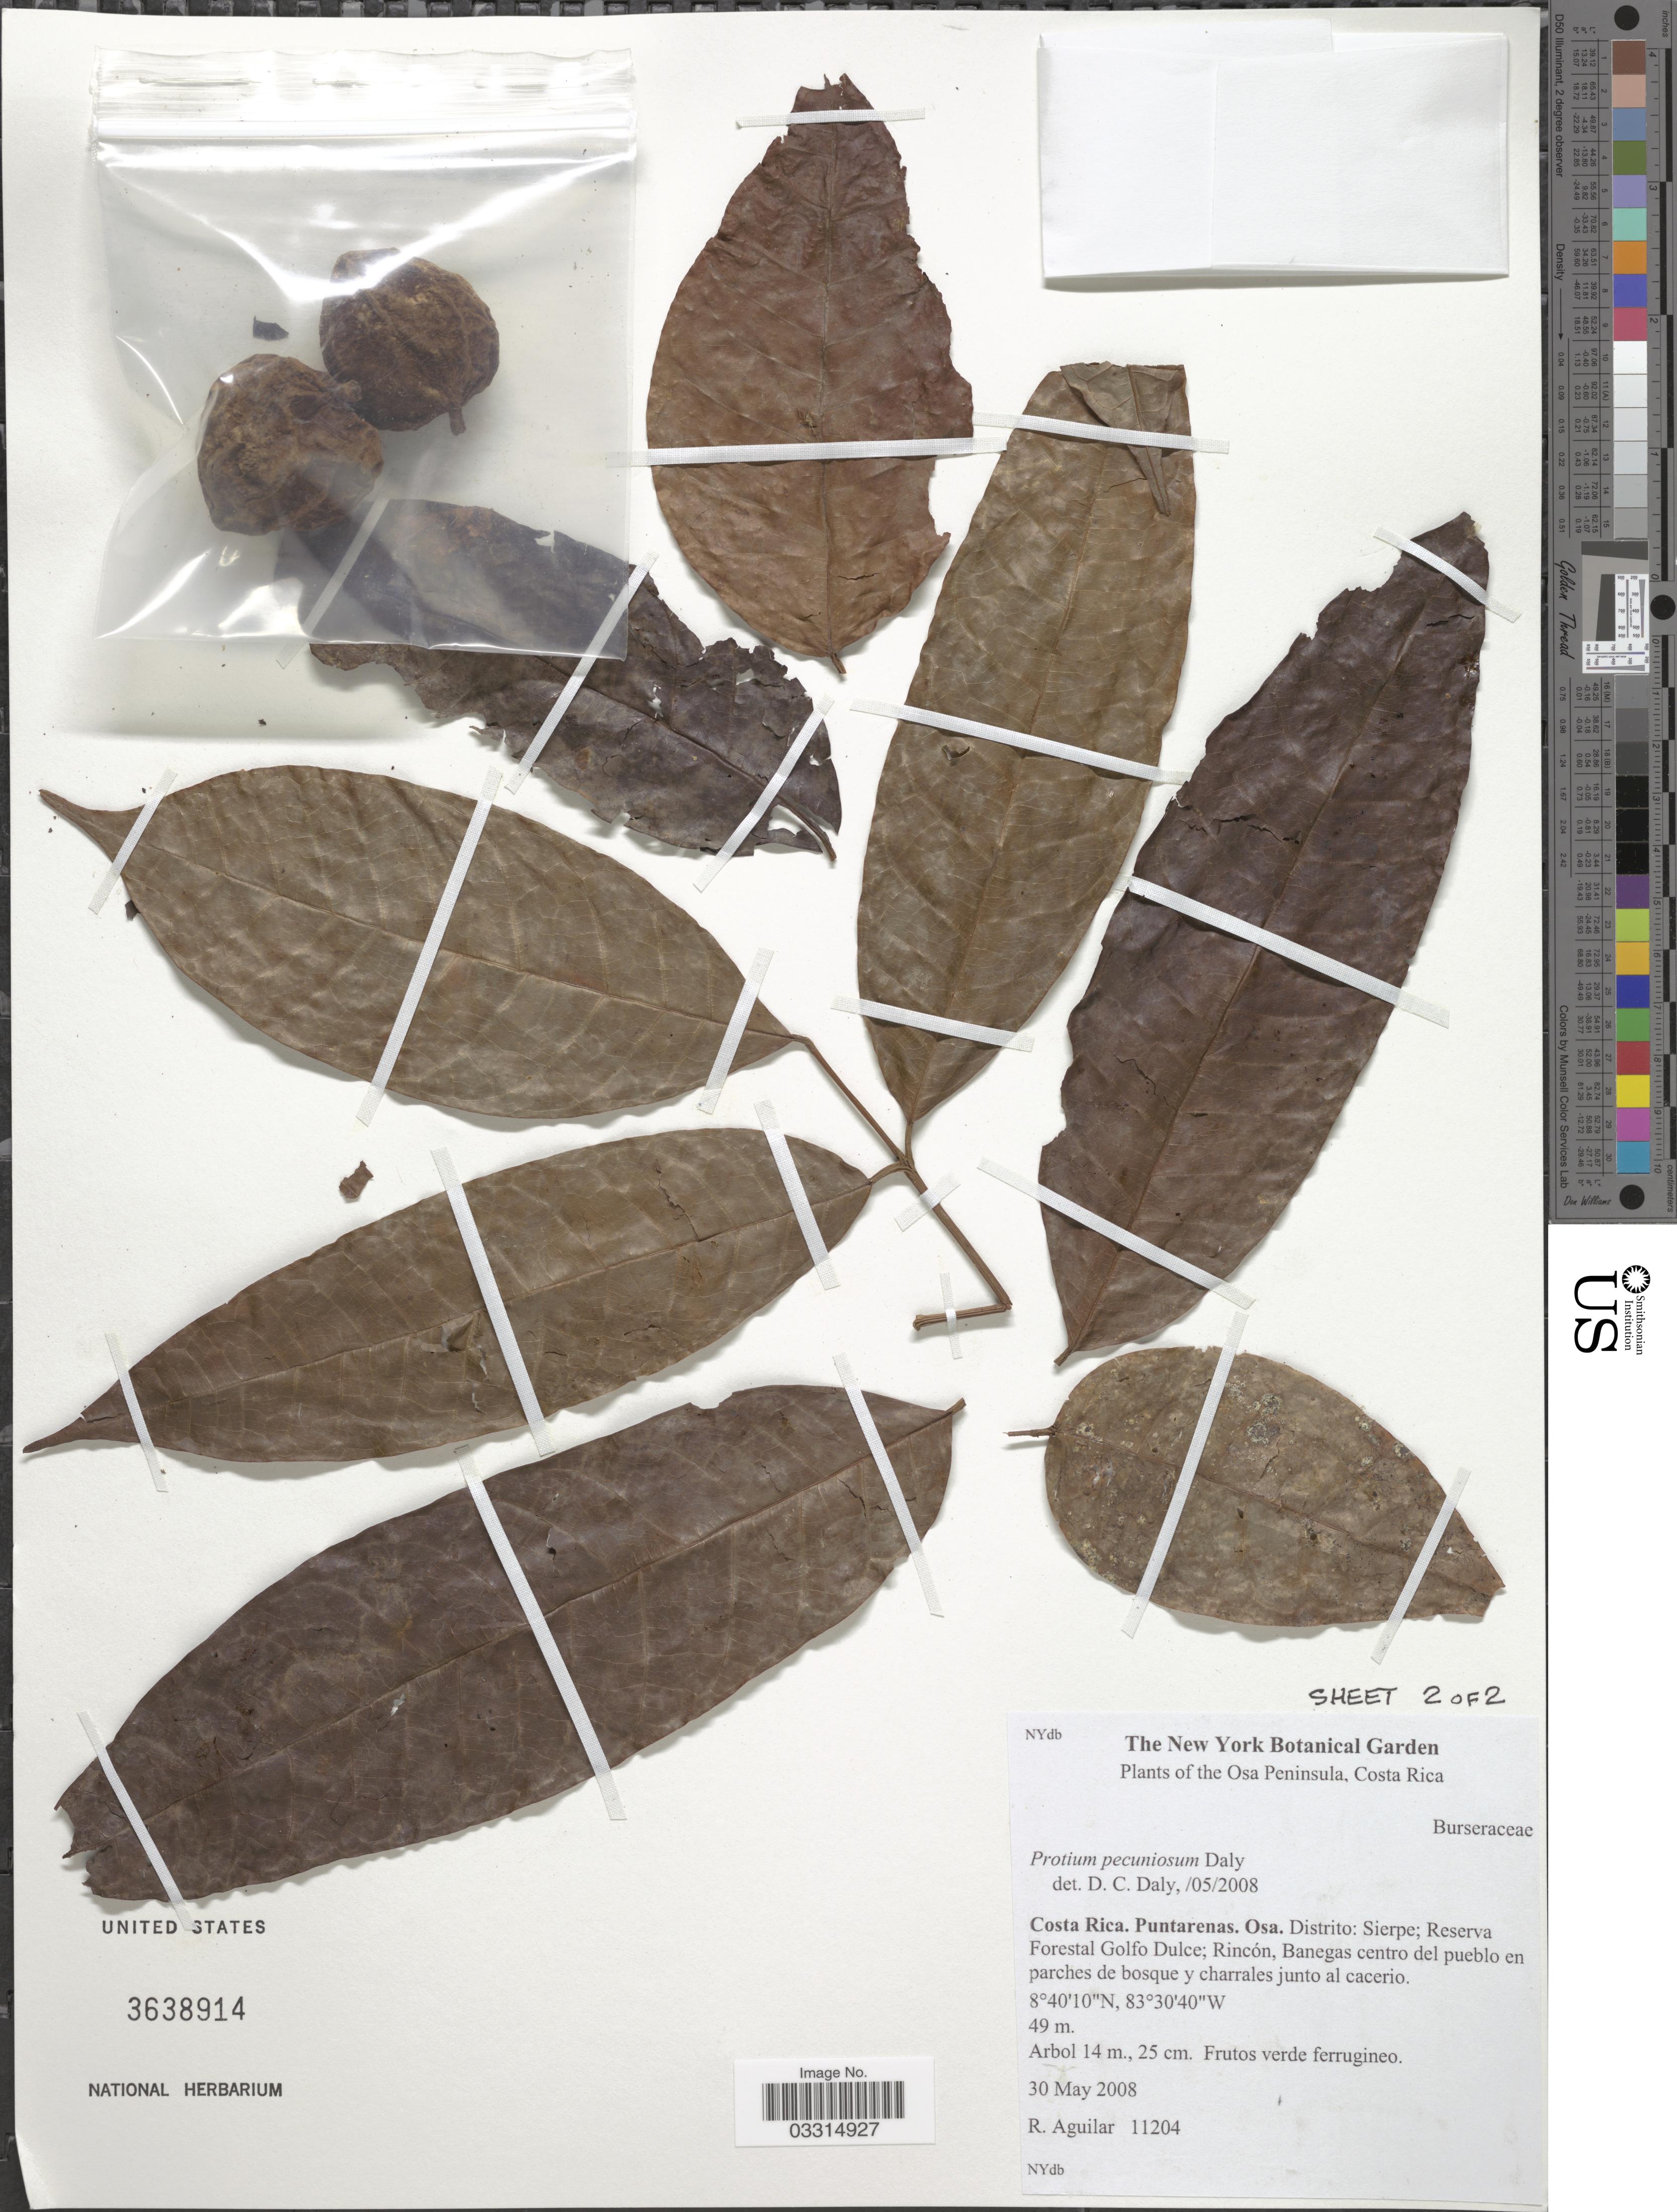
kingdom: Plantae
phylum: Tracheophyta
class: Magnoliopsida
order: Sapindales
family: Burseraceae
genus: Protium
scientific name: Protium pecuinosum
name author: Daly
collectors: R. Aguilar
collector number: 11204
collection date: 2008-05-30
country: Costa Rica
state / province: Puntarenas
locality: Osa. Distrito: Sierpe; Reserva Forestal Golfo Dulce; Rincón, Banegas centro del pueblo en parches de bosque y charrales junto al cacerio.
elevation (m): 49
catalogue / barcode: US 3638914